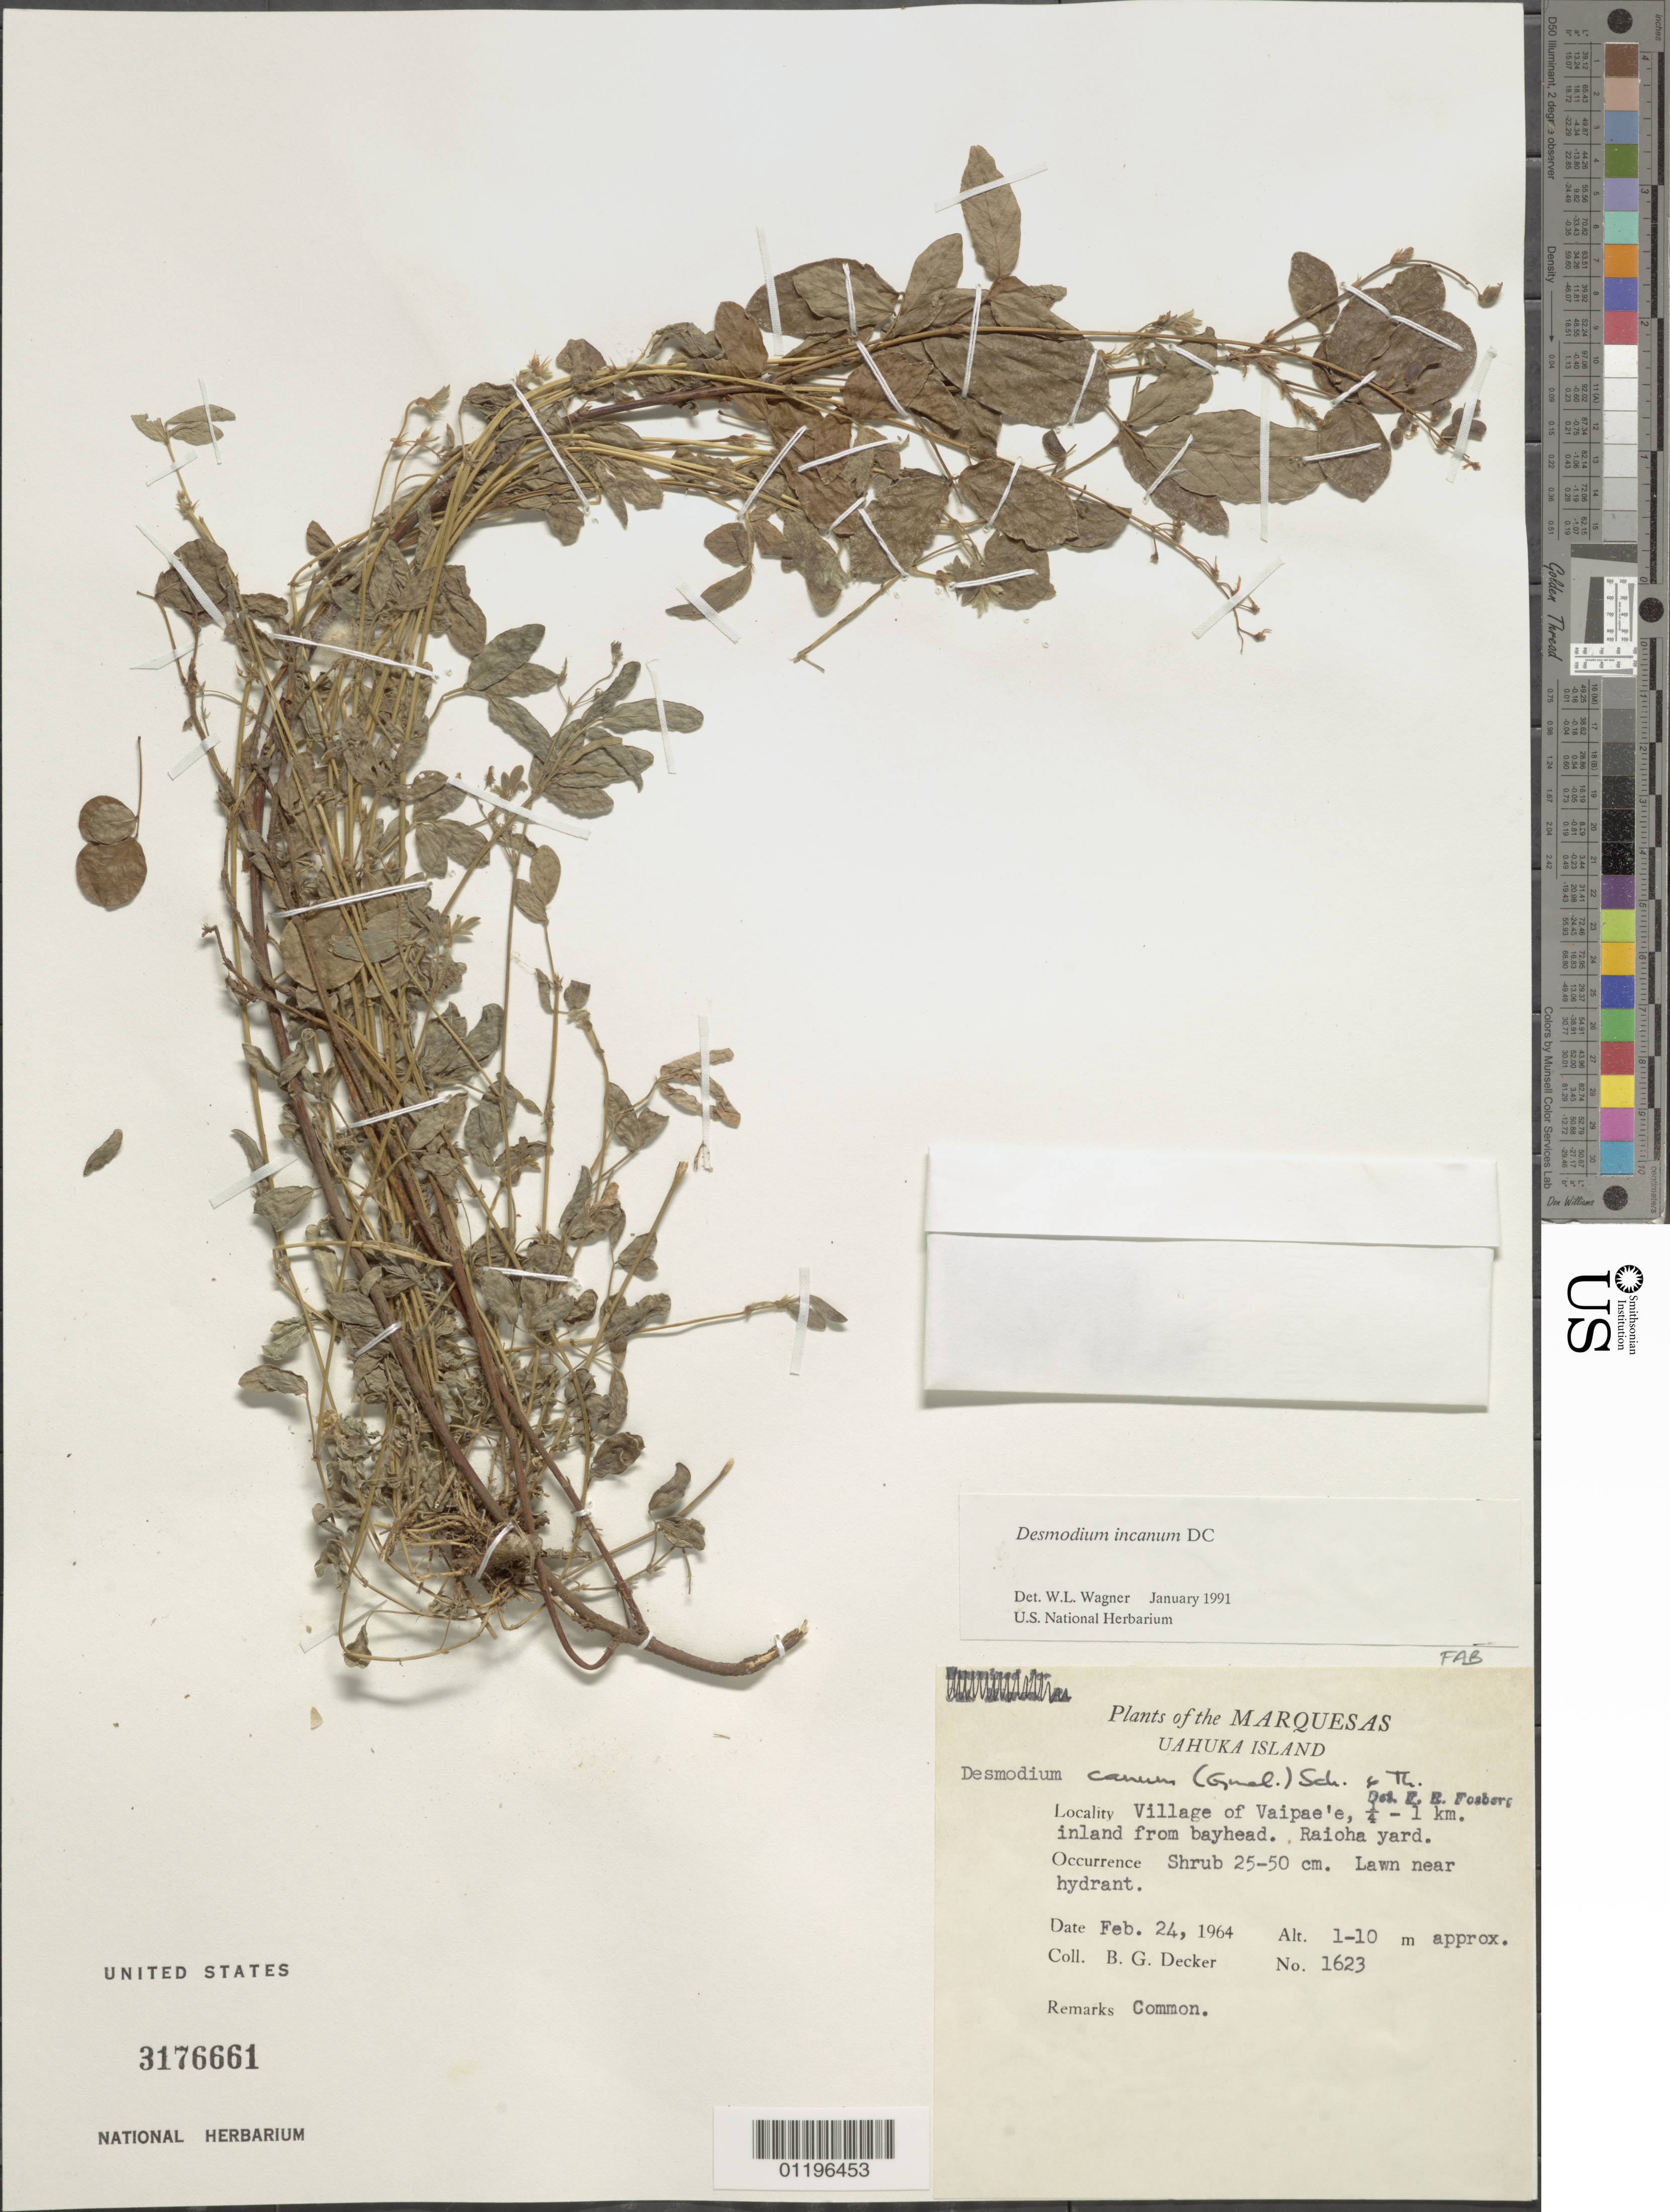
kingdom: Plantae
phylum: Tracheophyta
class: Magnoliopsida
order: Fabales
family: Fabaceae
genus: Desmodium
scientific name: Desmodium incanum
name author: (Sw.) DC.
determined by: Wagner, W. L., (BOT), Smithsonian Institution - National Museum of Natural History (UNITED STATES)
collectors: B. G. Decker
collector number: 1623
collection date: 1964-02-24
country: French Polynesia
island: Ua Huka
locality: Vaipae'e village, 0.25-1 km inland from bayhead, Raioha yard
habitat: Lawn near hydrant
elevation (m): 1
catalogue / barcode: US 3176661